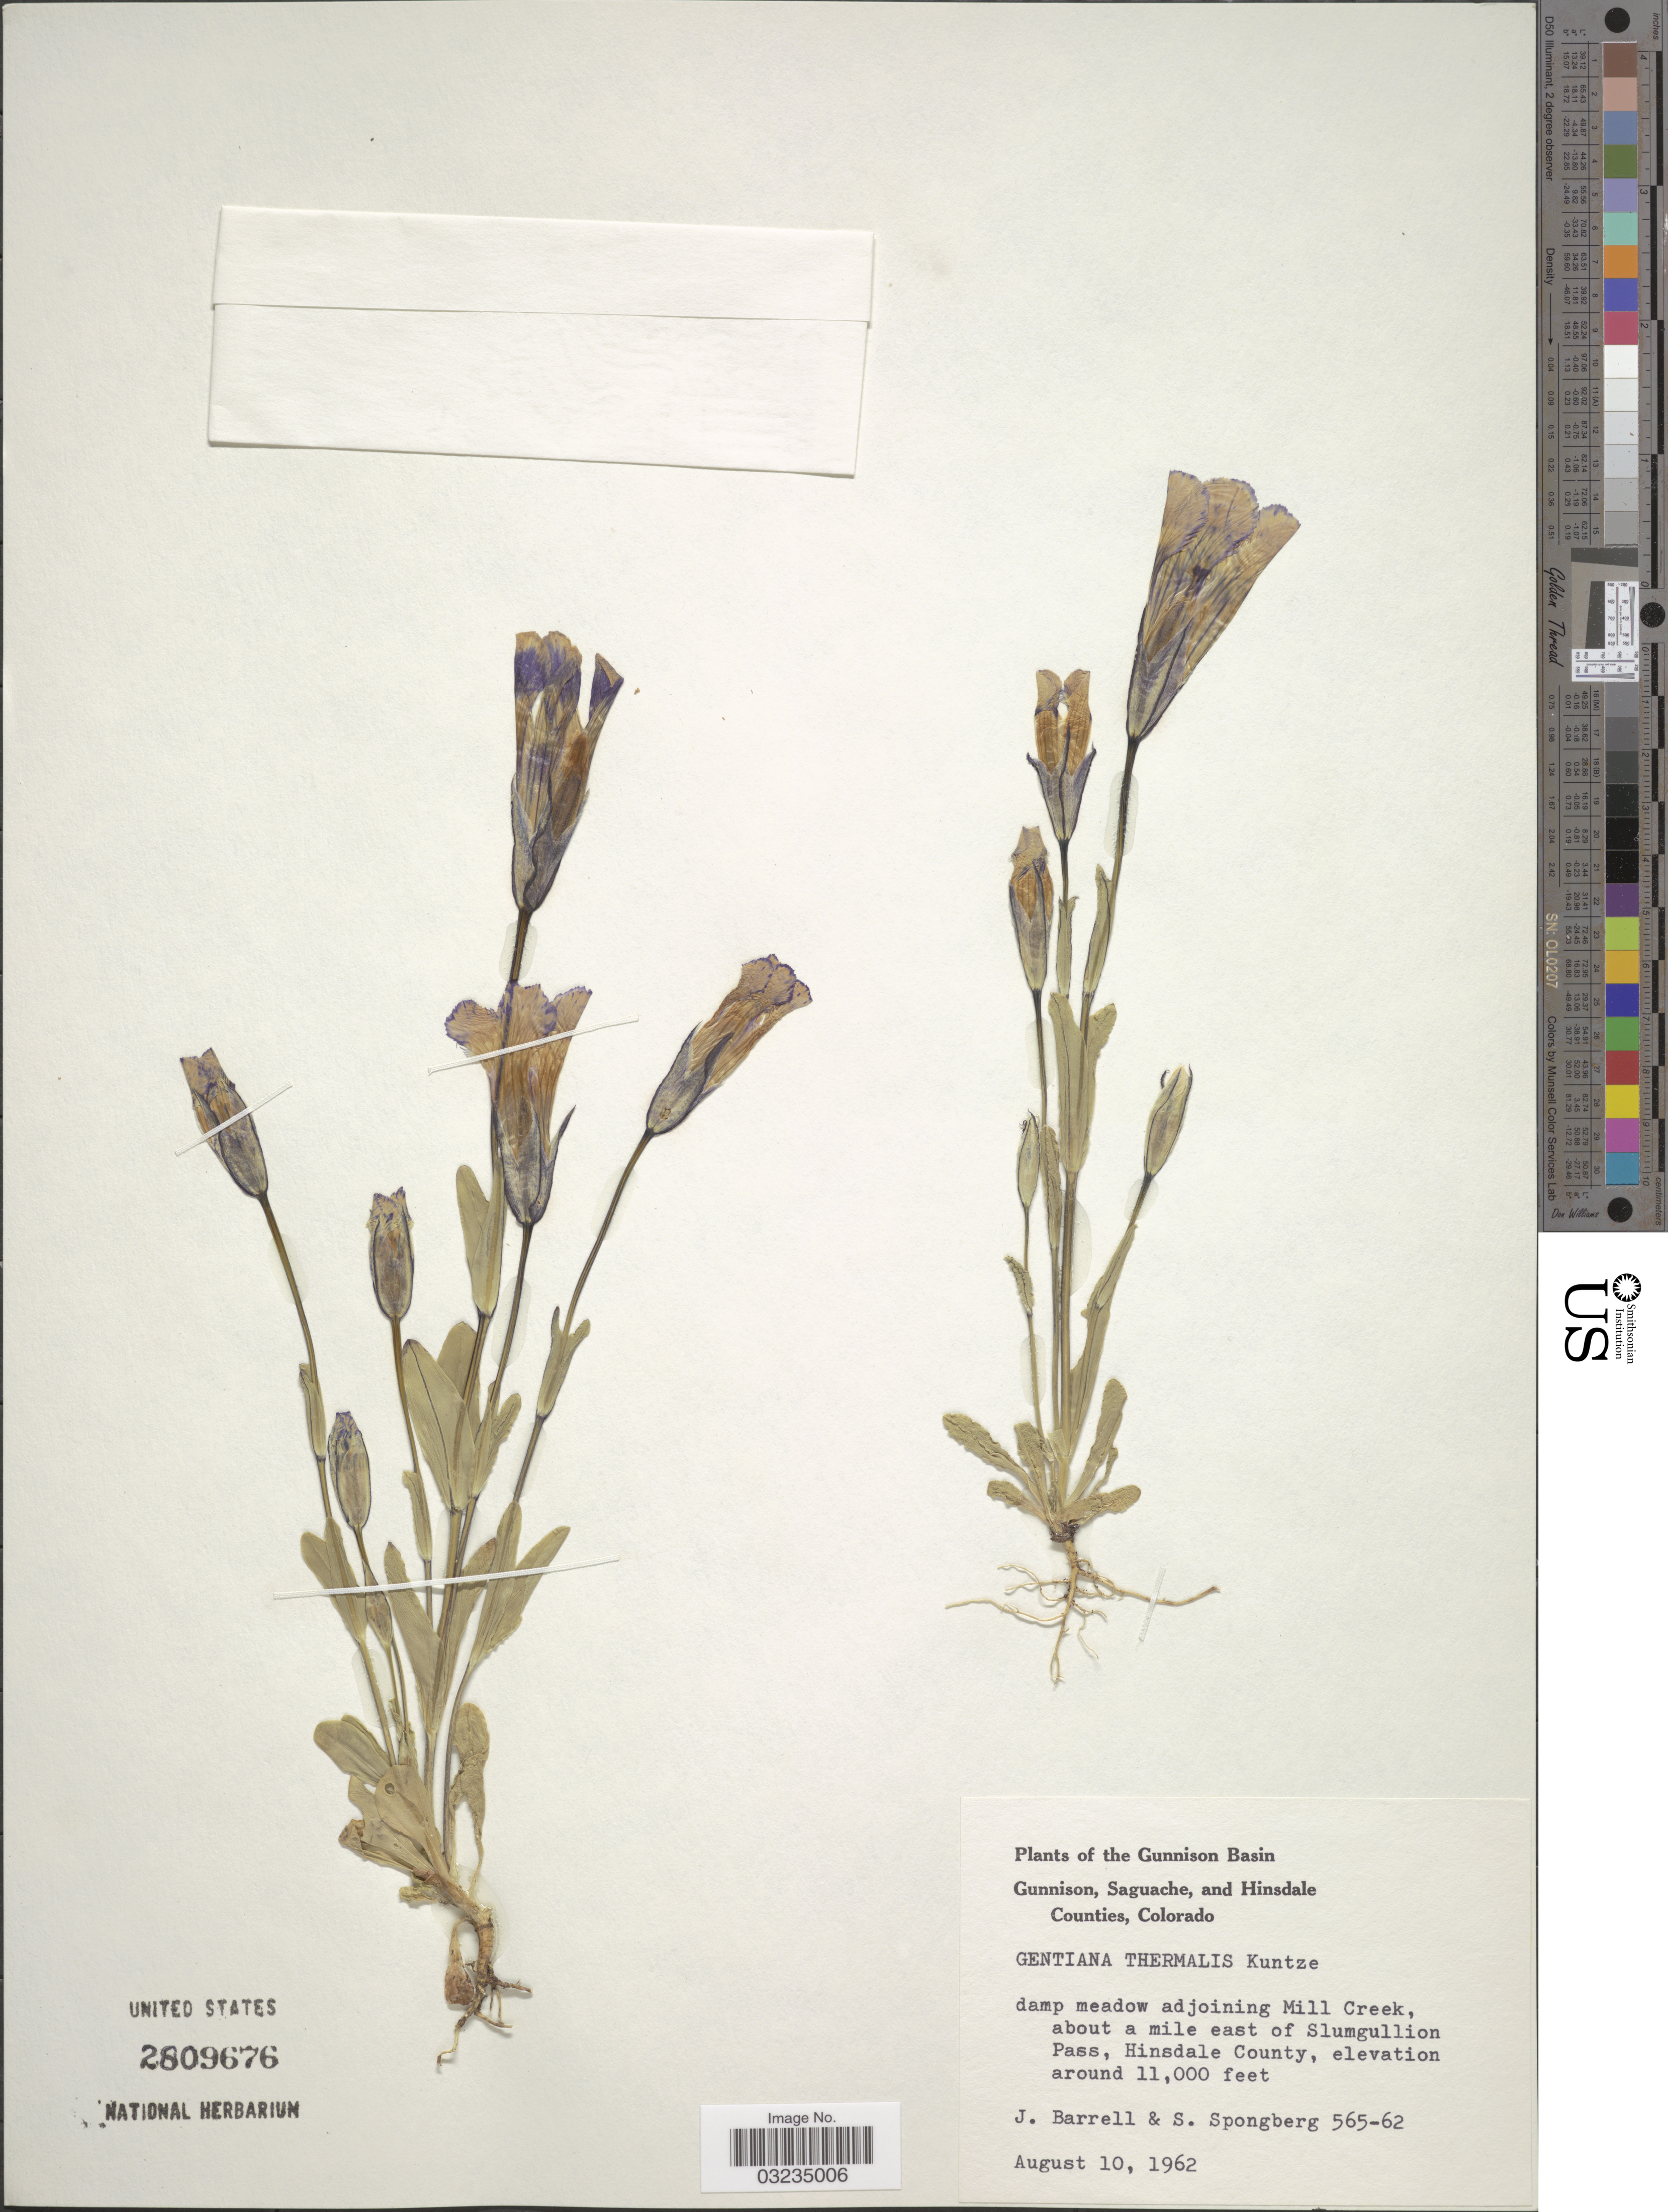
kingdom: Plantae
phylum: Tracheophyta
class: Magnoliopsida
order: Gentianales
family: Gentianaceae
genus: Gentiana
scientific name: Gentiana thermalis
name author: Kuntze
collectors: J. Barrell & S. A.Spongberg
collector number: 565-62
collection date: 1962-08-10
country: United States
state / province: Colorado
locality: The Gunnison Basin. Damp meadow adjoining Mill Creek, about a mile east of Slumgullion Pass, Hinsdale County.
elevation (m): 3353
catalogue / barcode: US 2809676